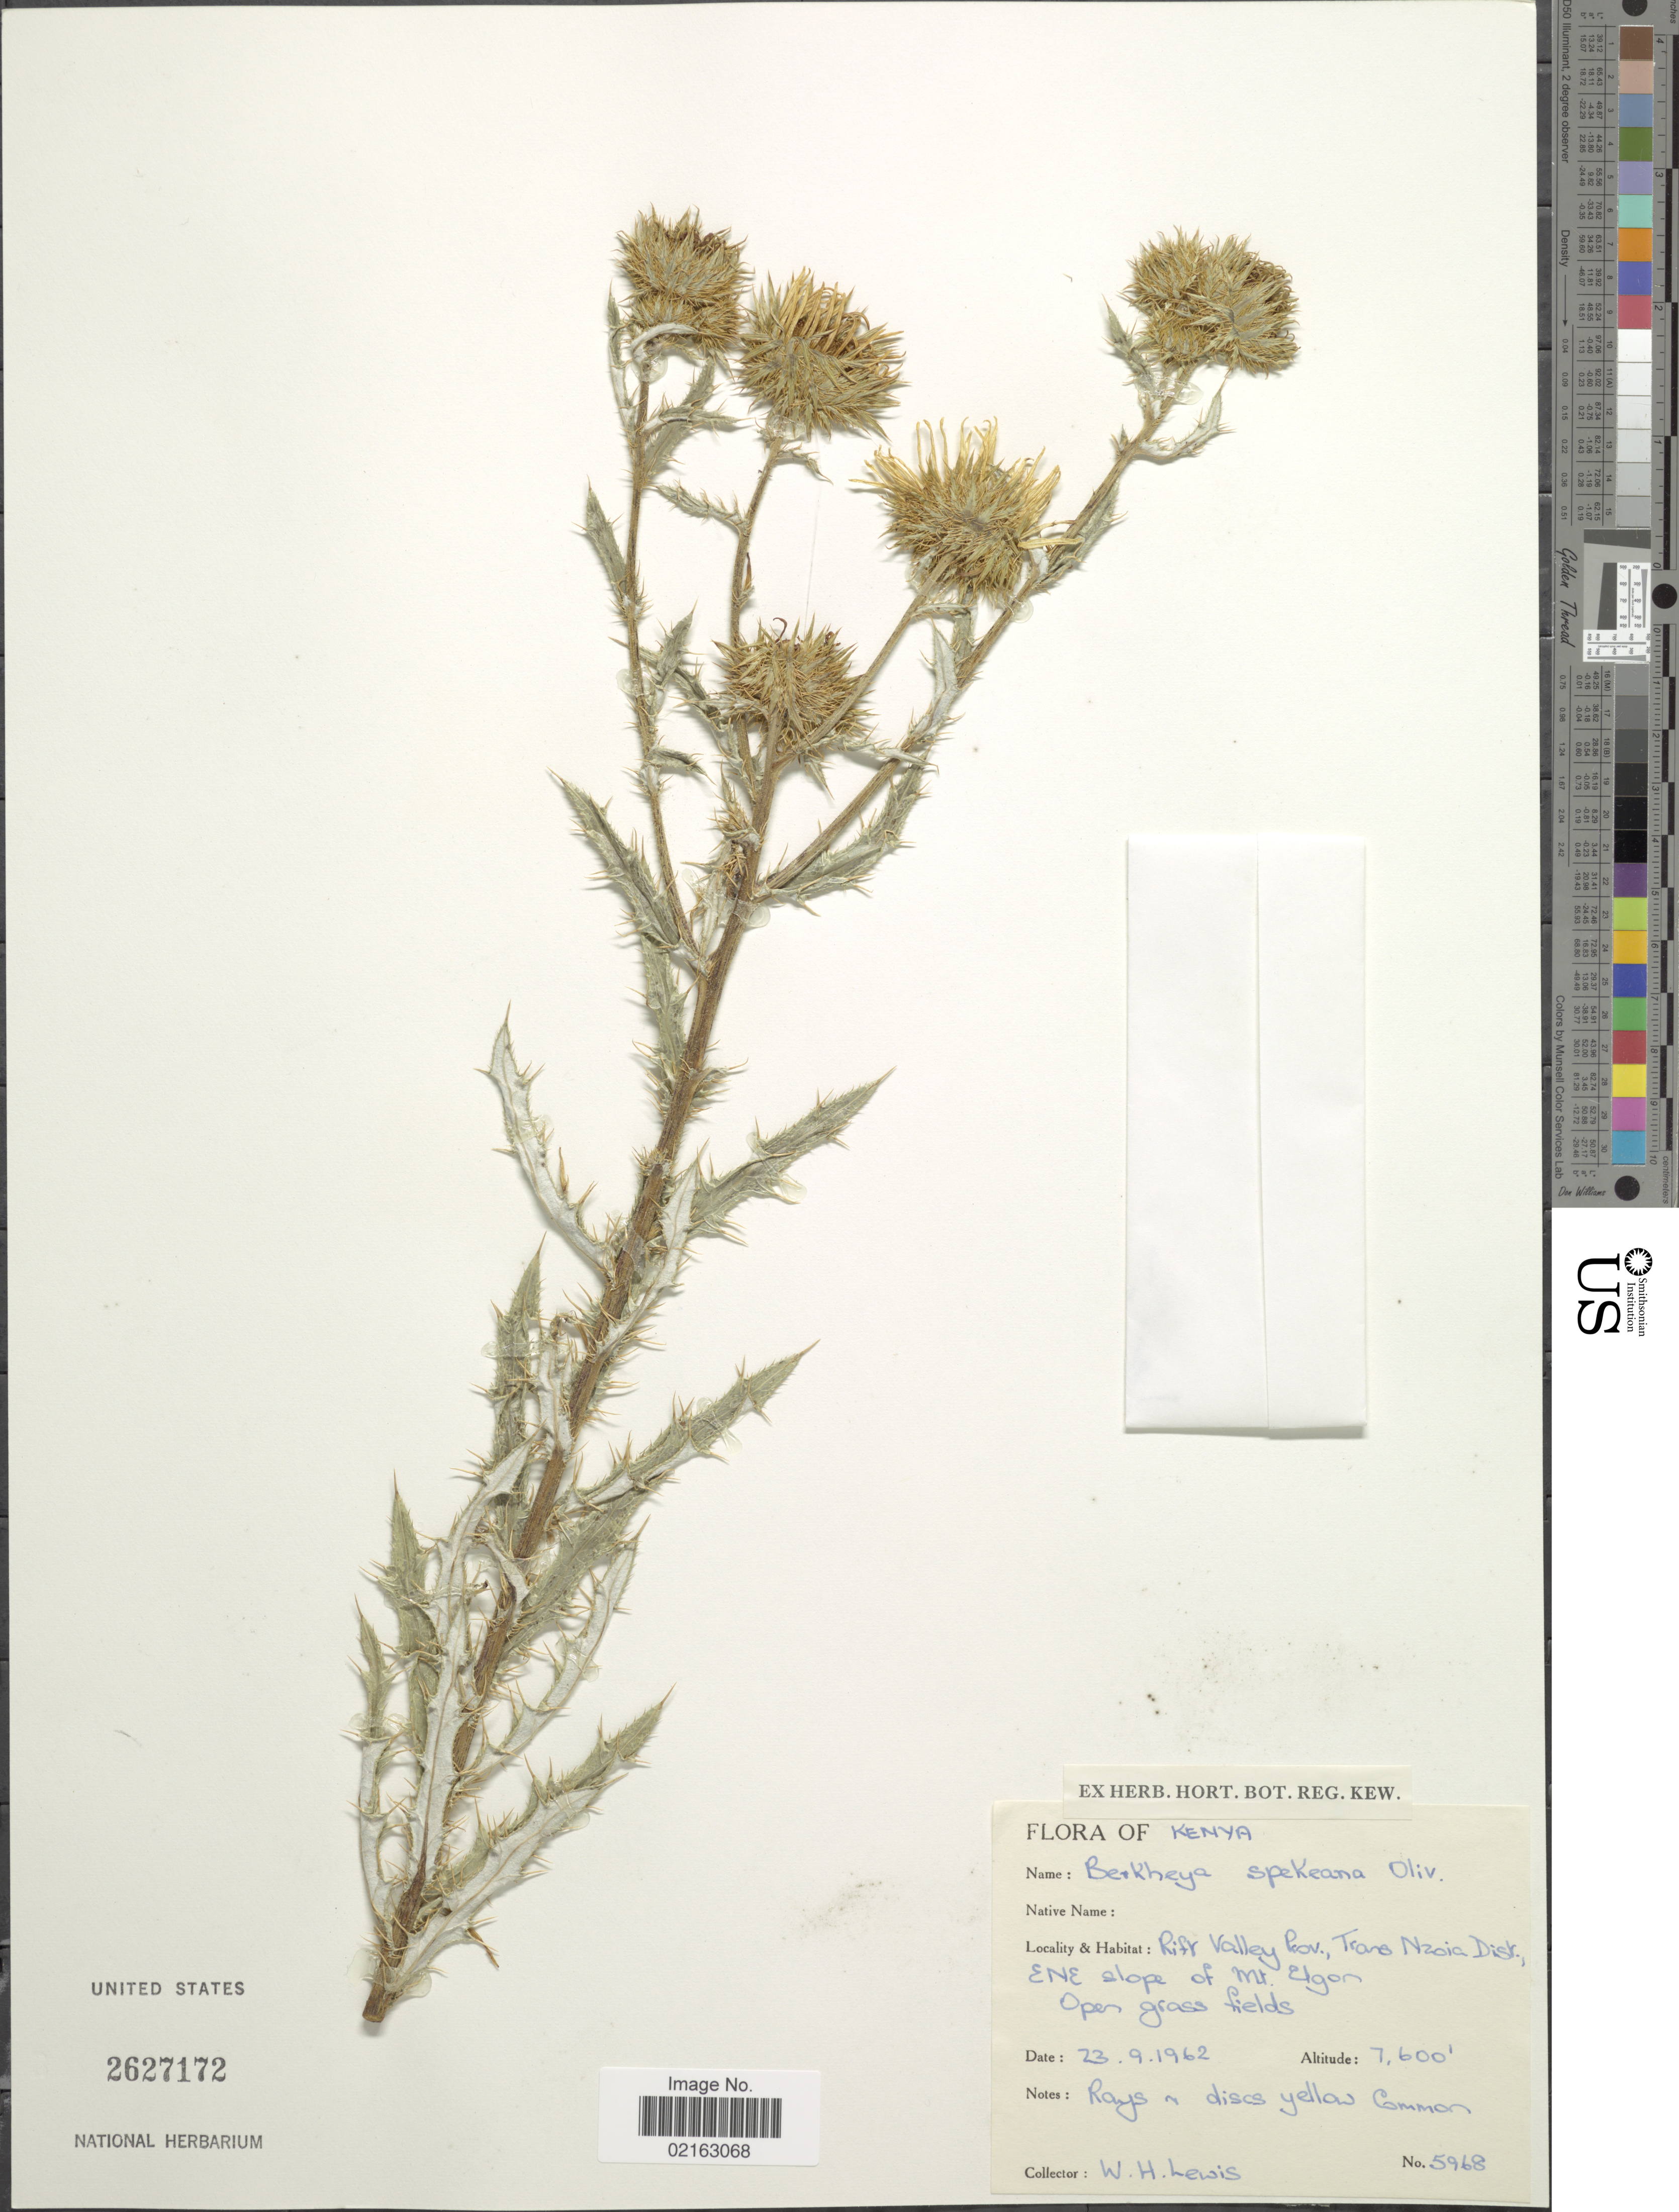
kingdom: Plantae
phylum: Tracheophyta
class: Magnoliopsida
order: Asterales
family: Asteraceae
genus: Berkheya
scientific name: Berkheya spekeana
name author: Oliv.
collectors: W. H. Lewis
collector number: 5968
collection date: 1962-09-23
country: Kenya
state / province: Trans Nzoia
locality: Rift Valley Prov., Trore Nzoia Dist., ENE slope of Mt. Elgon. Open grass fields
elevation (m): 2316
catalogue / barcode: US 2627172